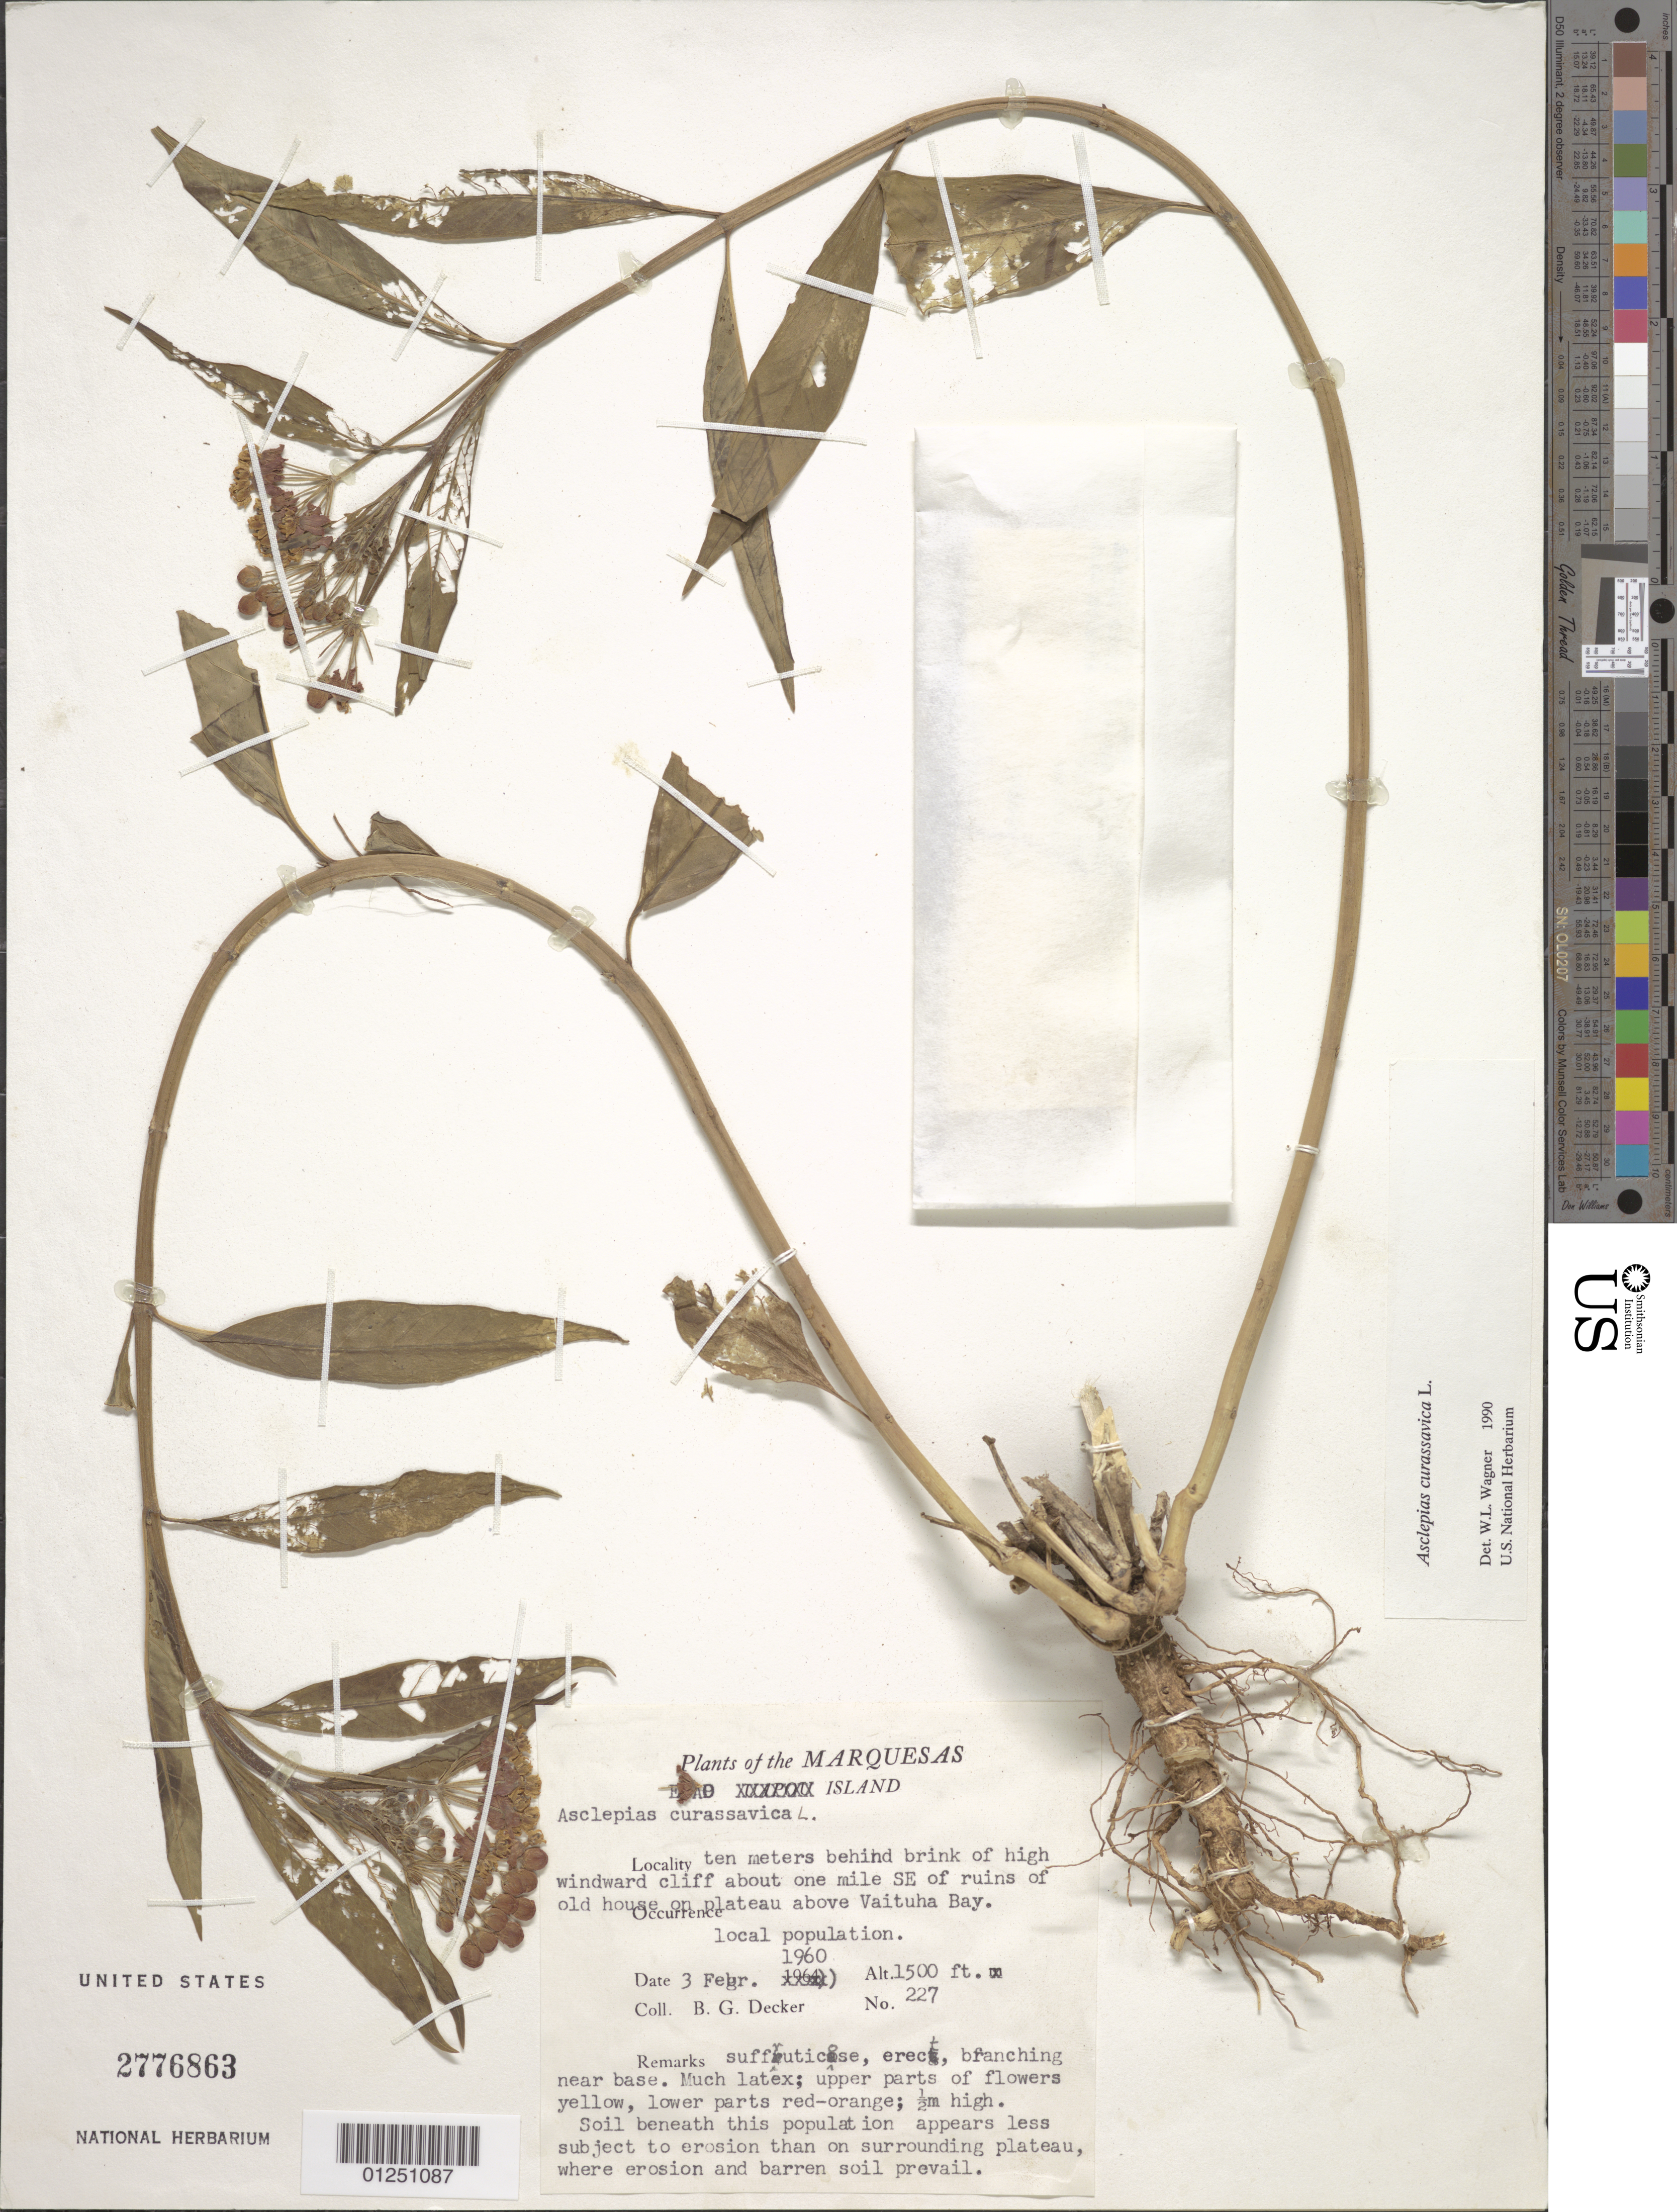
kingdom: Plantae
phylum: Tracheophyta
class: Magnoliopsida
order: Gentianales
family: Apocynaceae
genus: Asclepias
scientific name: Asclepias curassavica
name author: L.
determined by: Wagner, W. L., (BOT), Smithsonian Institution - National Museum of Natural History (UNITED STATES)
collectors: B. G. Decker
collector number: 227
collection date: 1960-02-03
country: French Polynesia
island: Eiao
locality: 10 meters behind brink of high windward cliff, 1 mi SE of ruins of old house on plateau above Vaituha Bay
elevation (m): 457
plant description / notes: Soil beneath this population appears less subject to erosion than on surrounding plateau, where erosion and barren soil prevail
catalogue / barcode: US 2776863